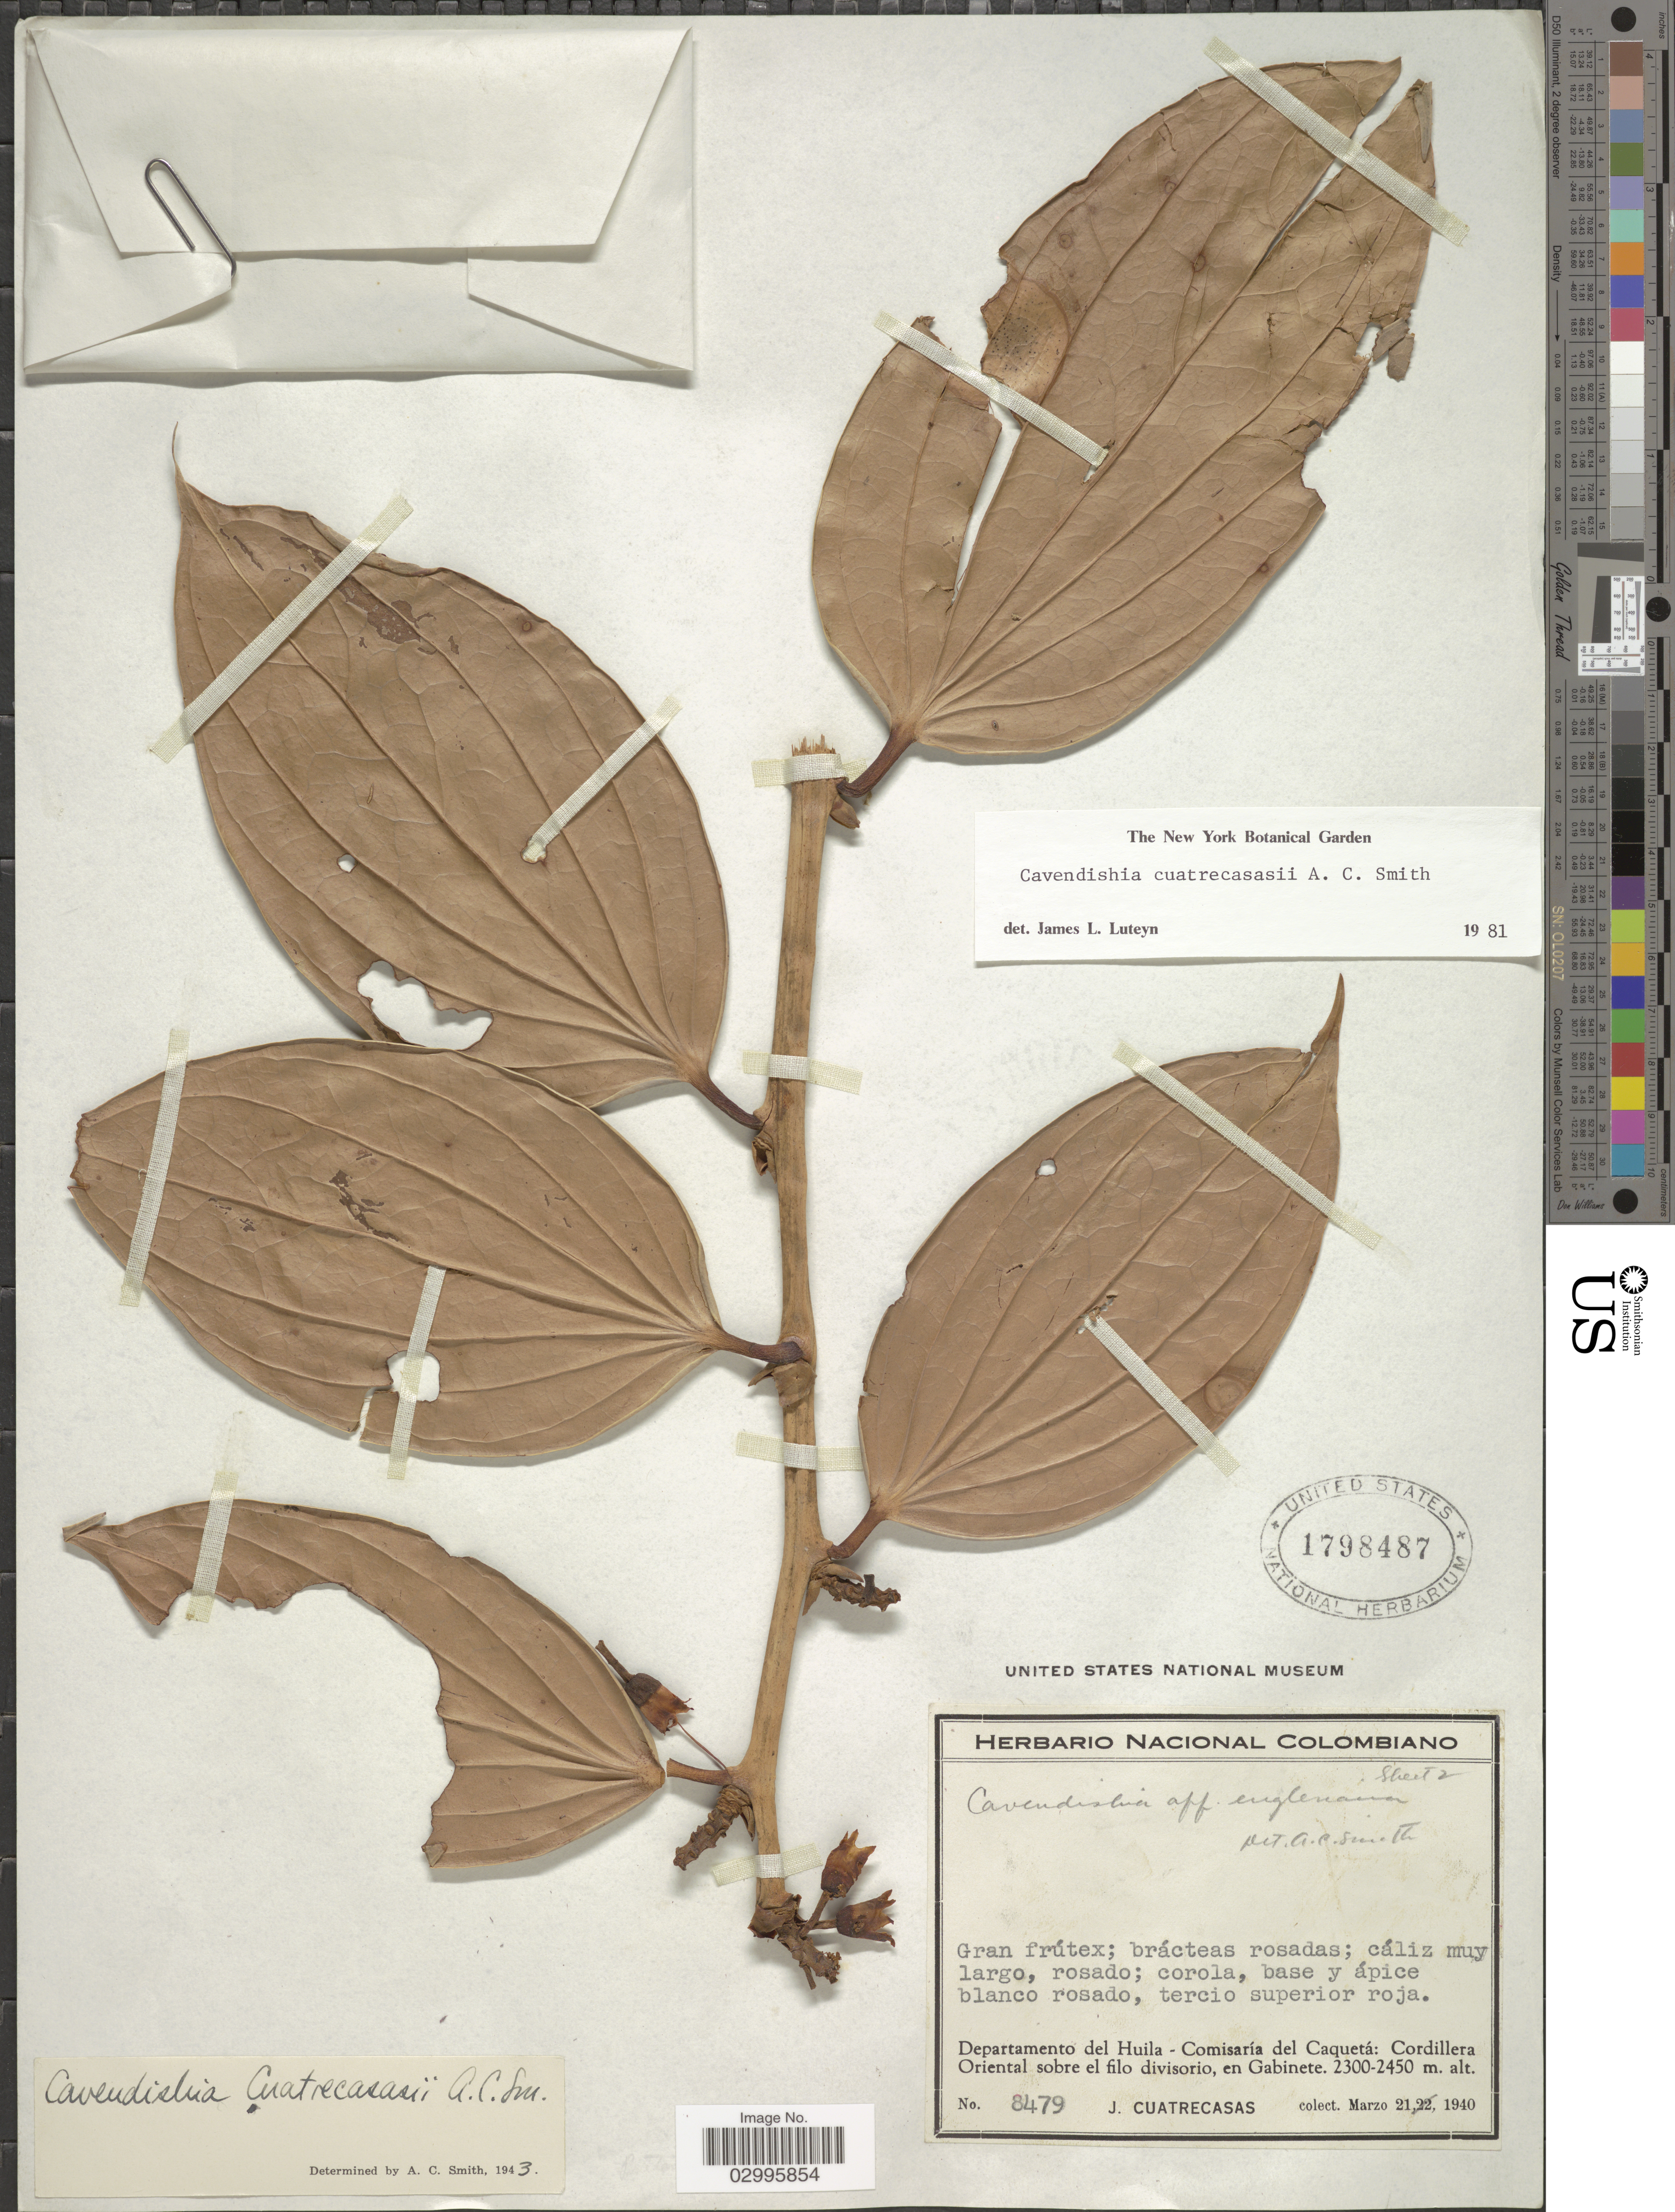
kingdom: Plantae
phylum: Tracheophyta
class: Magnoliopsida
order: Ericales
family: Ericaceae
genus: Cavendishia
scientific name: Cavendishia cuatrecasasii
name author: A.C. Sm. in Cuatrec.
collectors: J. Cuatrecasas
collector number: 8479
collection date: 1940-03-21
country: Colombia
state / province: Huila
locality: Departamento del Huila- Comisaría del Caquetá: Cordillera Oriental sobre el filo divisorio, en Gabinete.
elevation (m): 2300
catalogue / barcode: US 1798487